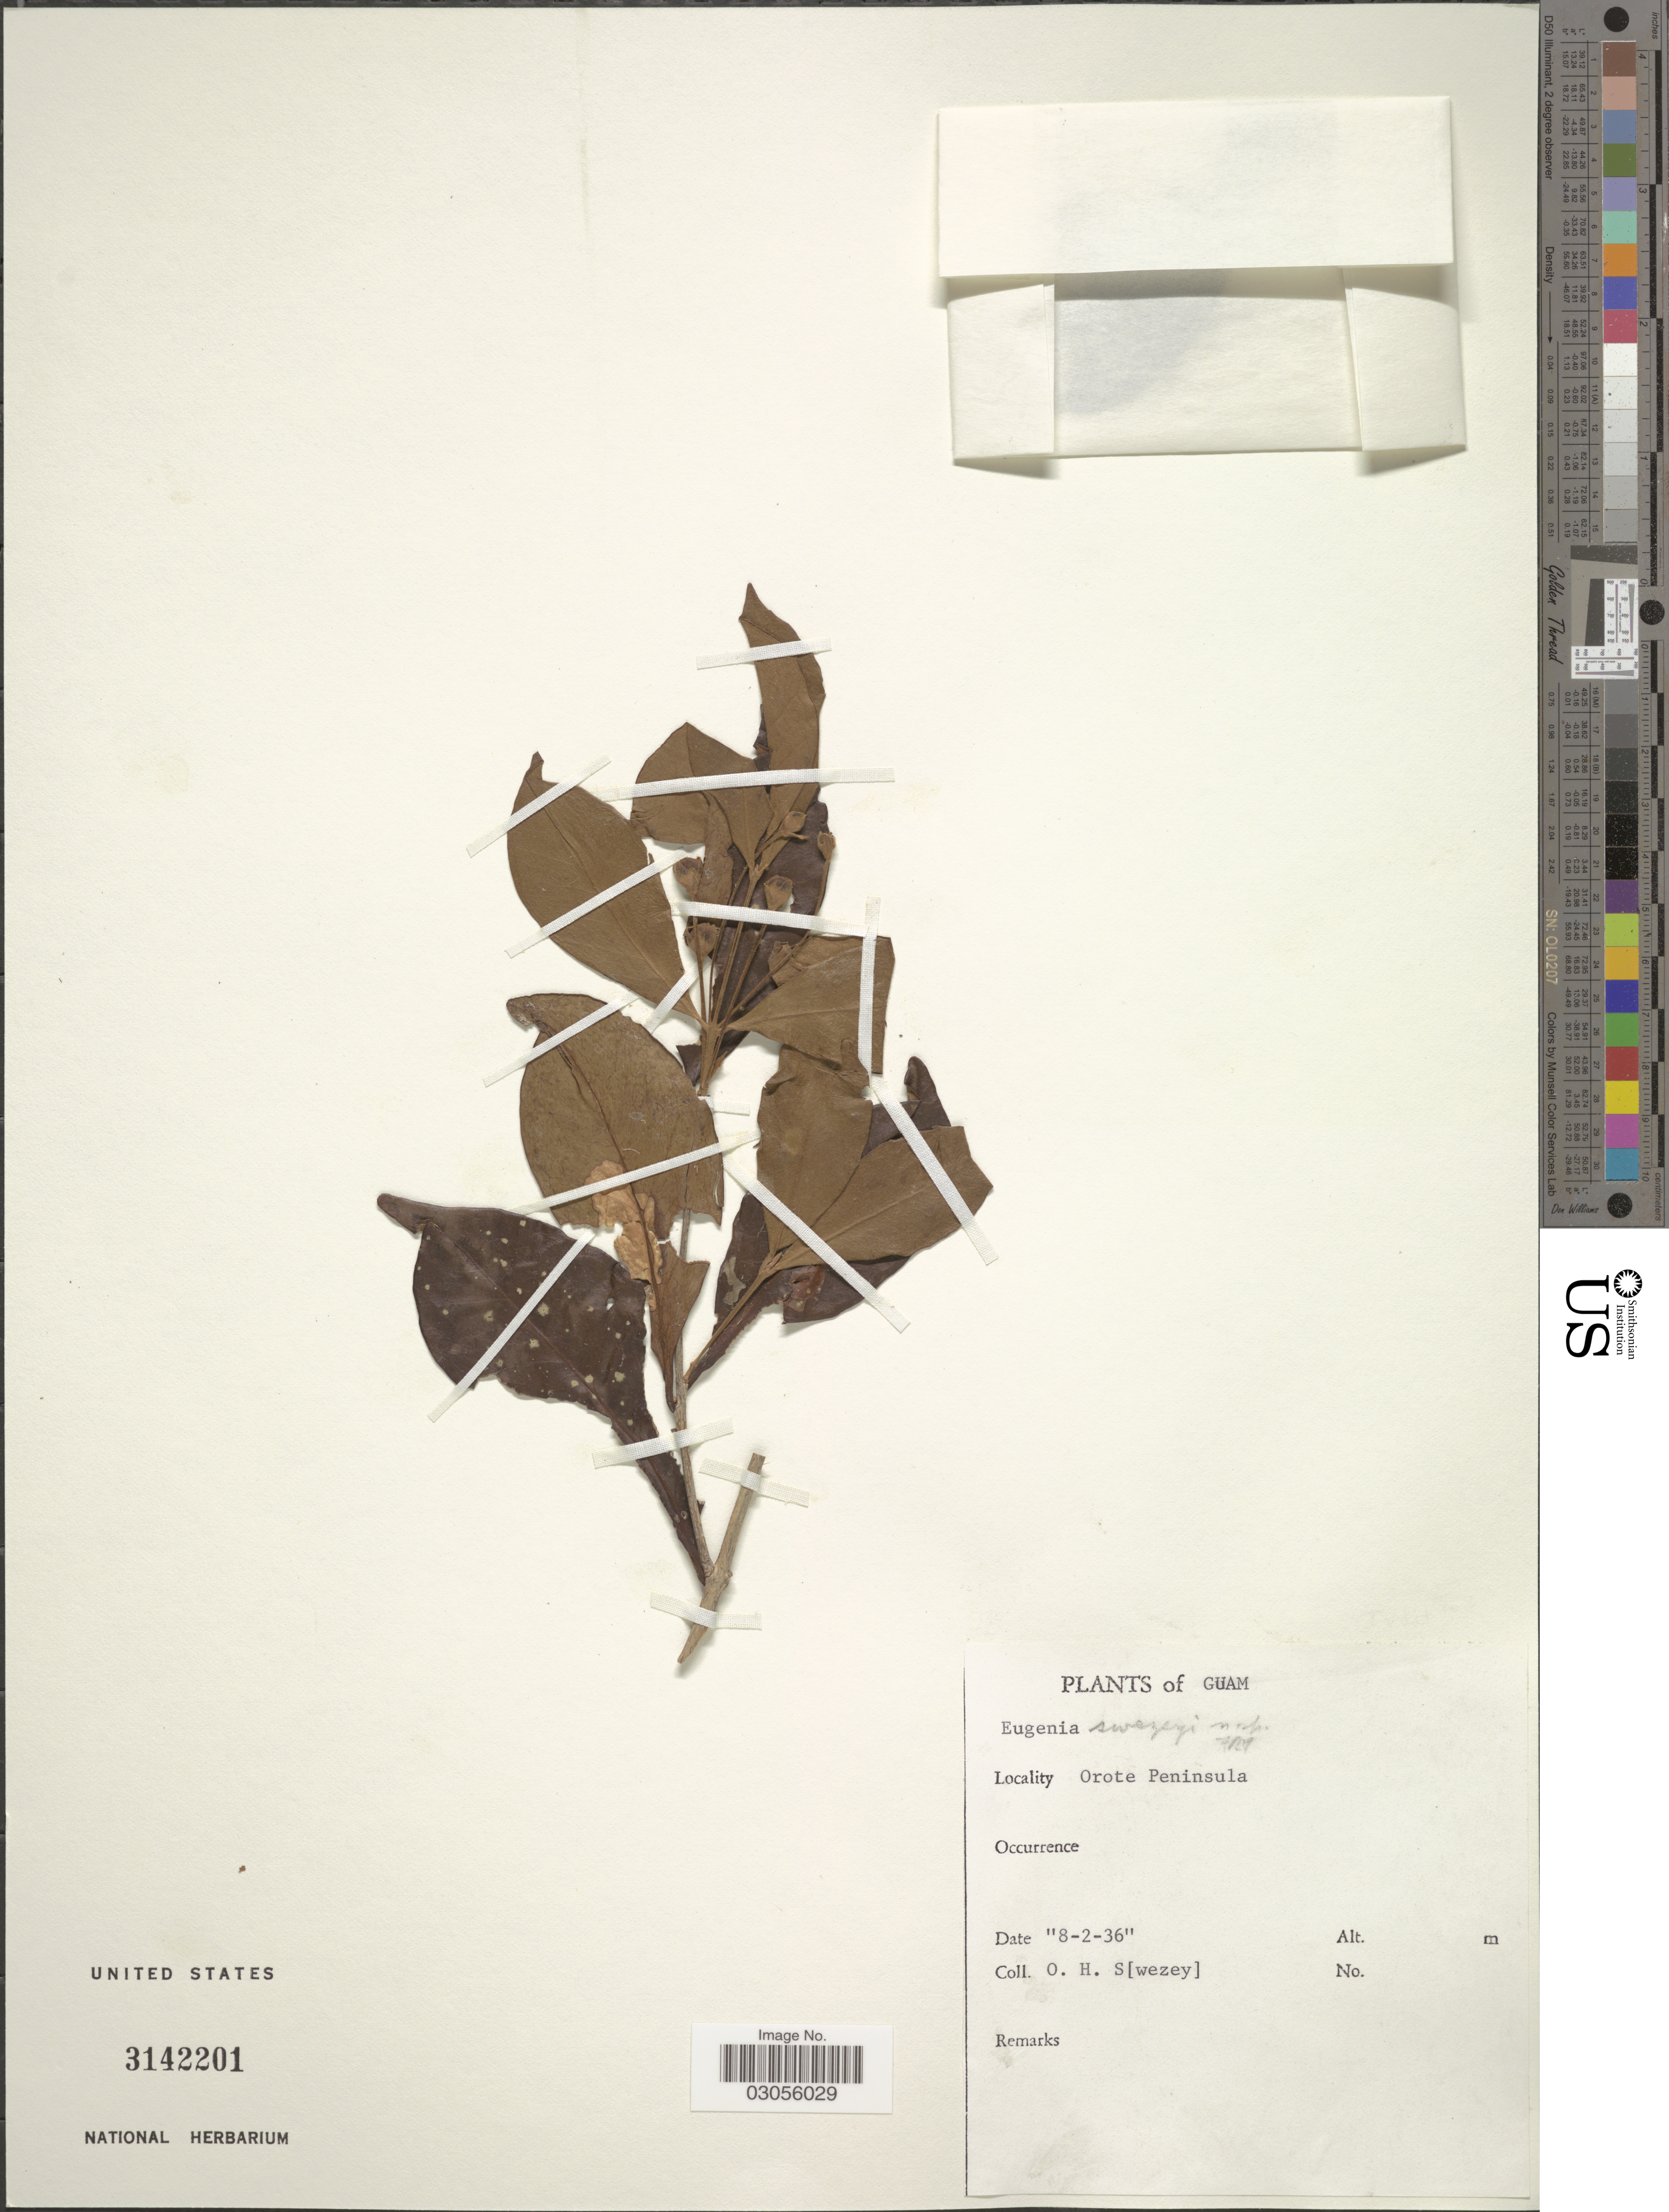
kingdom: Plantae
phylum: Tracheophyta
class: Magnoliopsida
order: Myrtales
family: Myrtaceae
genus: Eugenia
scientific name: Eugenia sp.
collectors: O. H. Swezey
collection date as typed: Transcribed d/m/y: 8/2/36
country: Guam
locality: Orote Peninsula.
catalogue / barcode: US 3142201